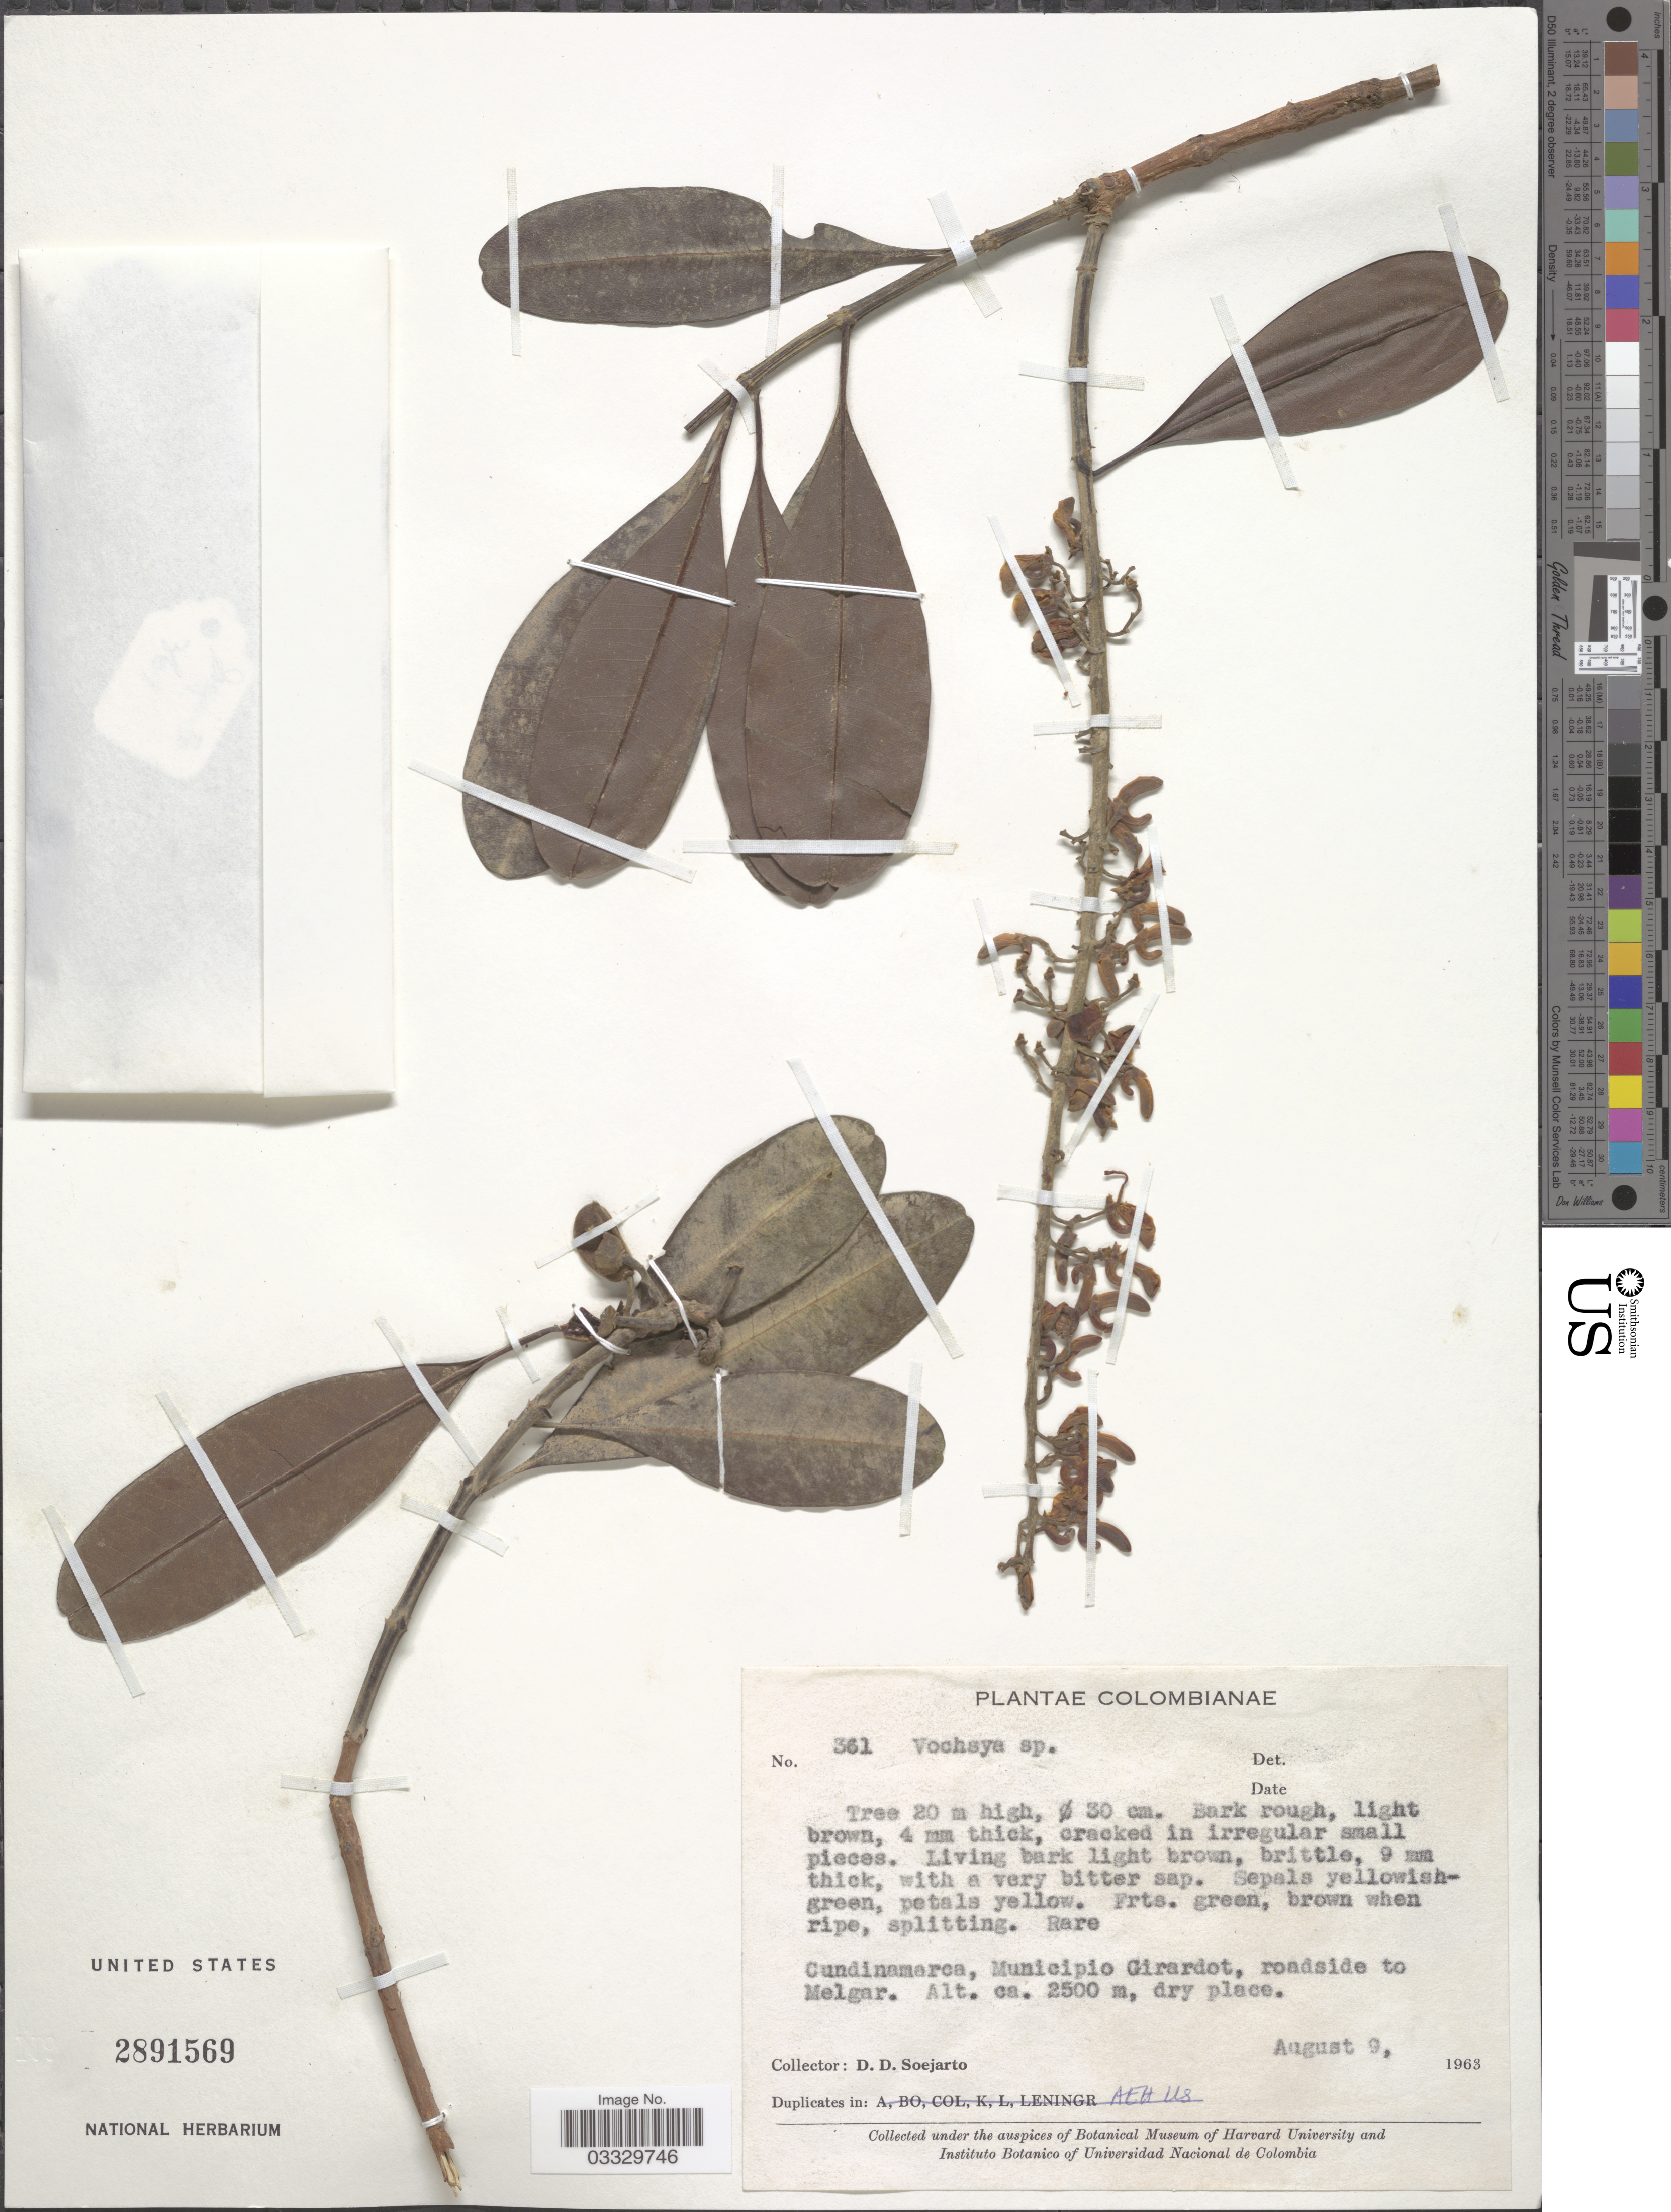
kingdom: Plantae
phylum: Tracheophyta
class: Magnoliopsida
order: Myrtales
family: Vochysiaceae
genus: Vochysia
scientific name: Vochysia sp.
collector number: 361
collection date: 1963-08-09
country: Colombia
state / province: Cundinamarca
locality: Municipio Girardot, roadside to Melgar.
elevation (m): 2500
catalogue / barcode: US 2891569